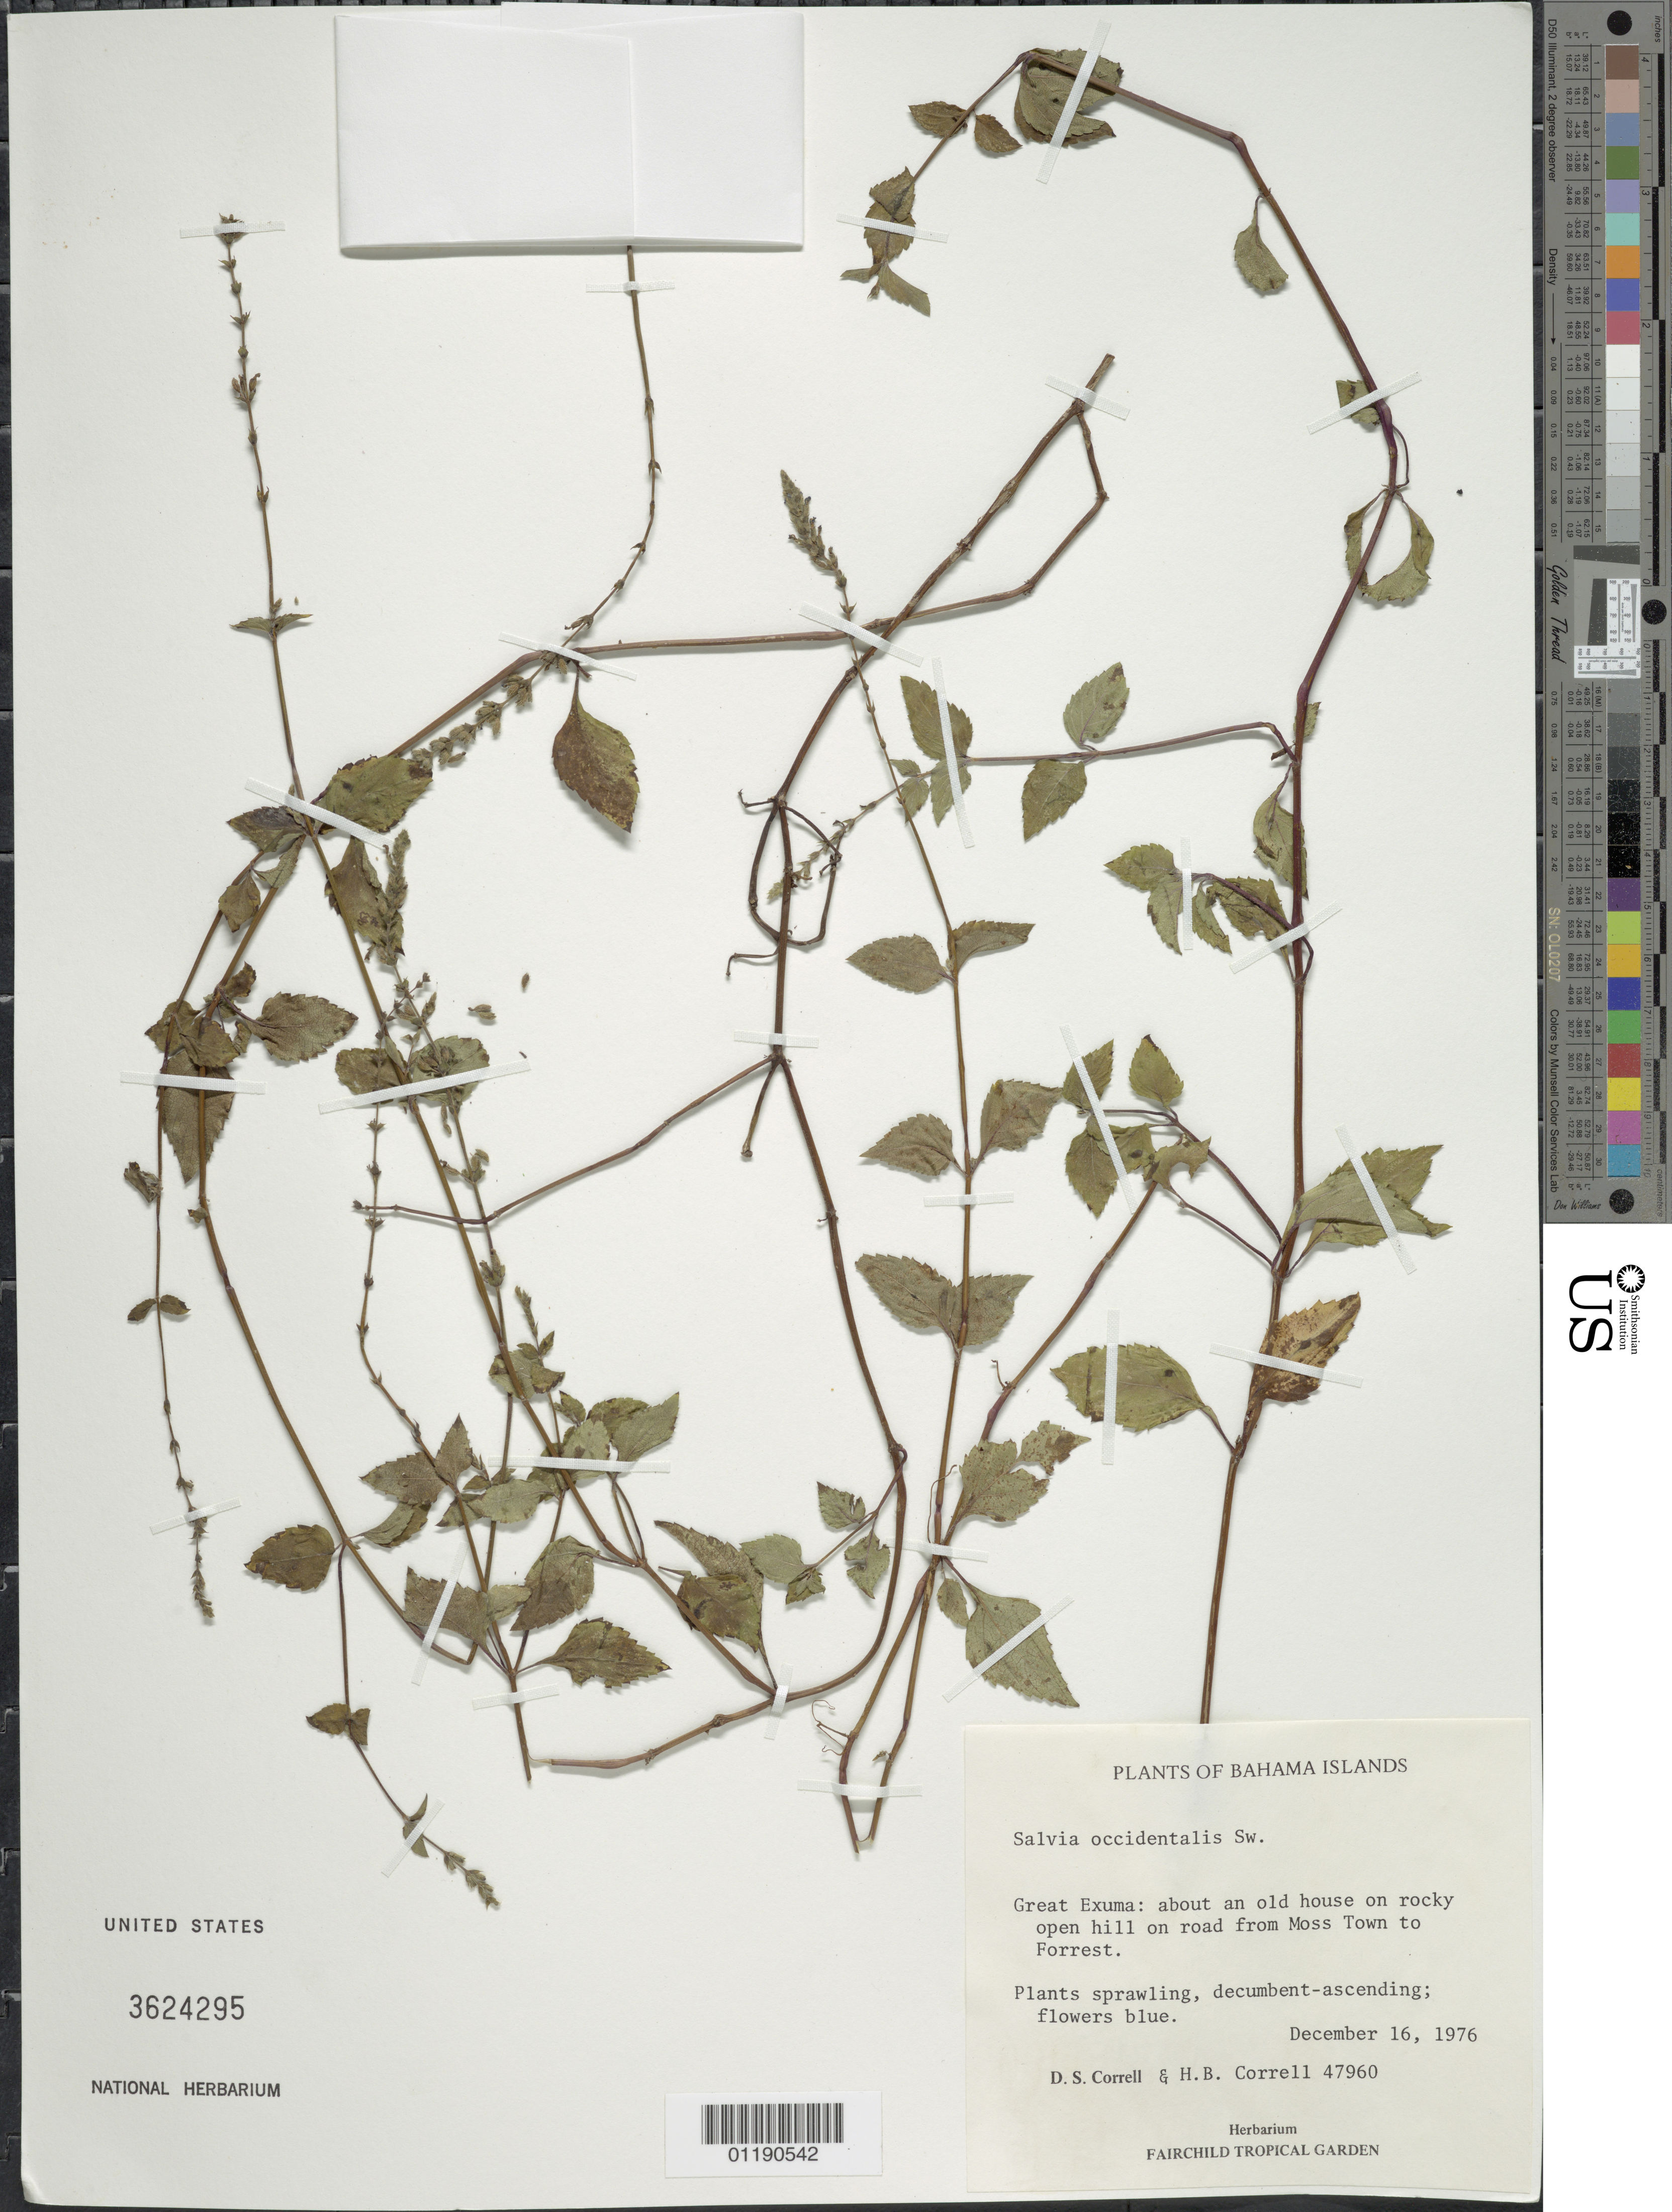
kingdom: Plantae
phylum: Tracheophyta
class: Magnoliopsida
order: Lamiales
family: Lamiaceae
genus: Salvia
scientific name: Salvia occidentalis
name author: Sw.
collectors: D. S. Correll & H. Correll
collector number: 47960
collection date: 1976-12-16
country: Bahamas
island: Great Exuma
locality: Great Exuma: Between Moss Town and Forrest.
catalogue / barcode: US 3624295